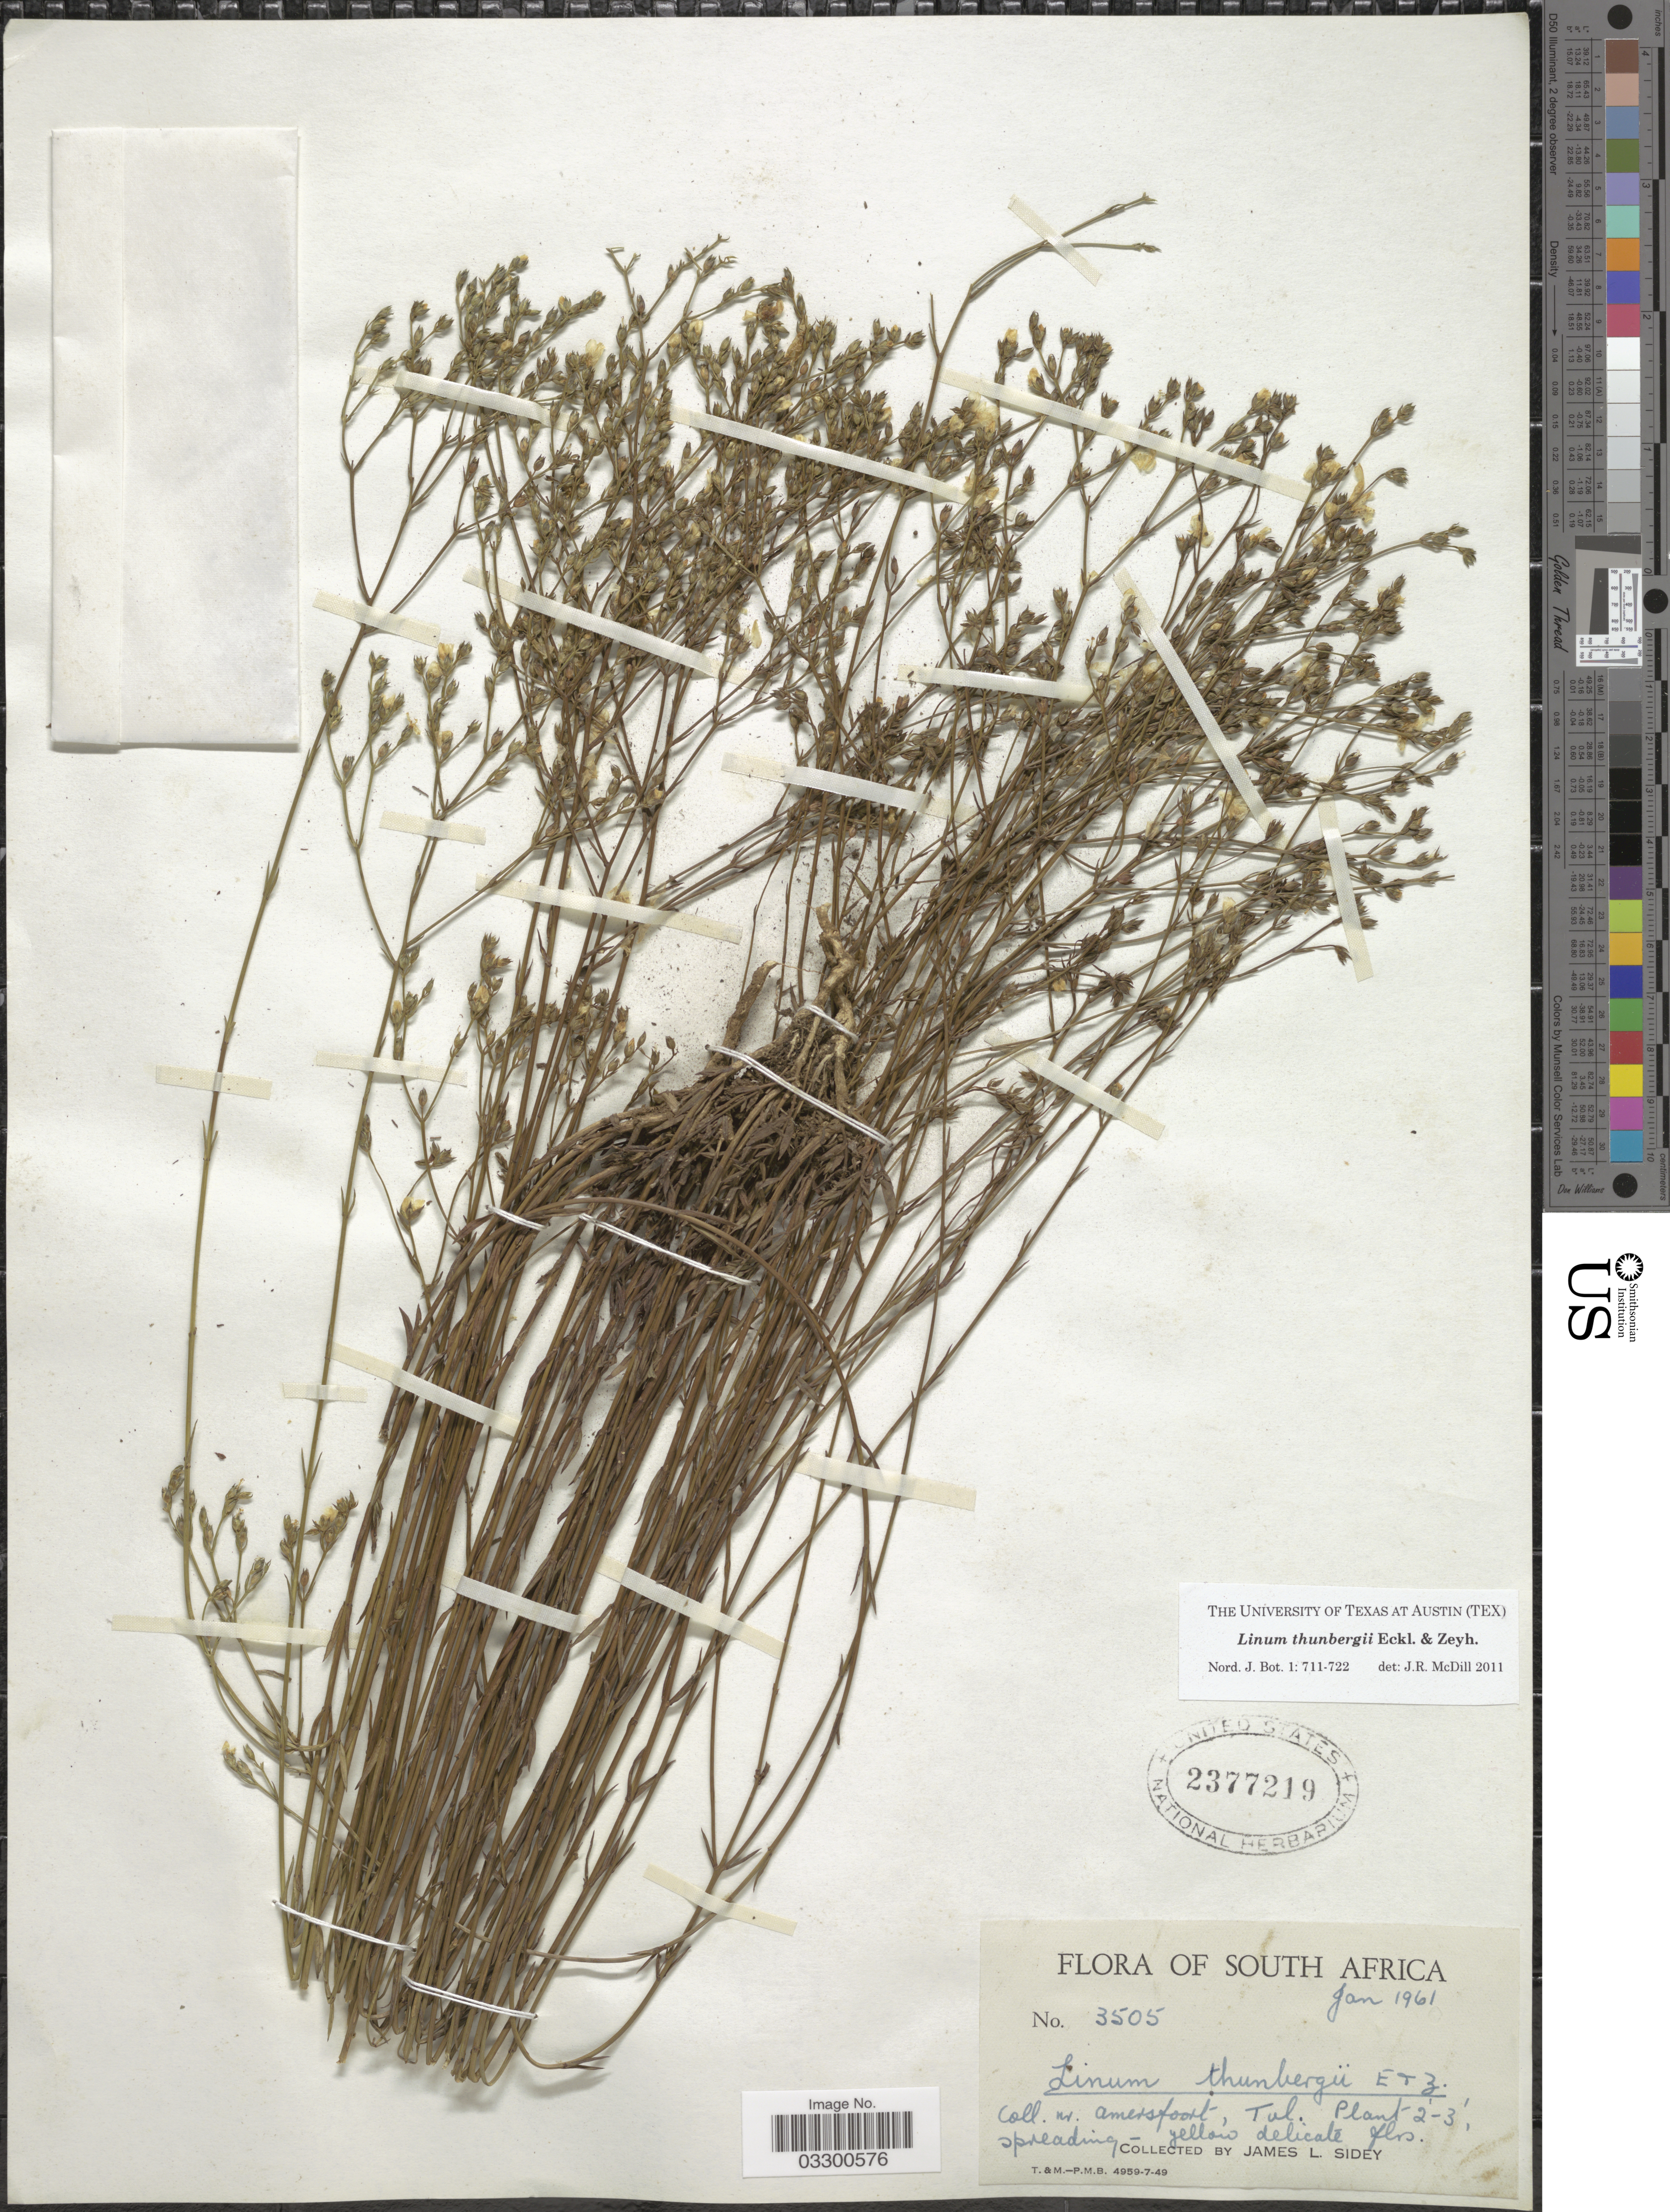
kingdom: Plantae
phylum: Tracheophyta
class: Magnoliopsida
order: Malpighiales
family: Linaceae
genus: Linum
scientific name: Linum thunbergii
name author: Eckl. & Zeyh.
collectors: J. L. Sidey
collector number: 3505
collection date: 1961-01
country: South Africa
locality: Nr. Amersfoort, Tvl.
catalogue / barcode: US 2377219